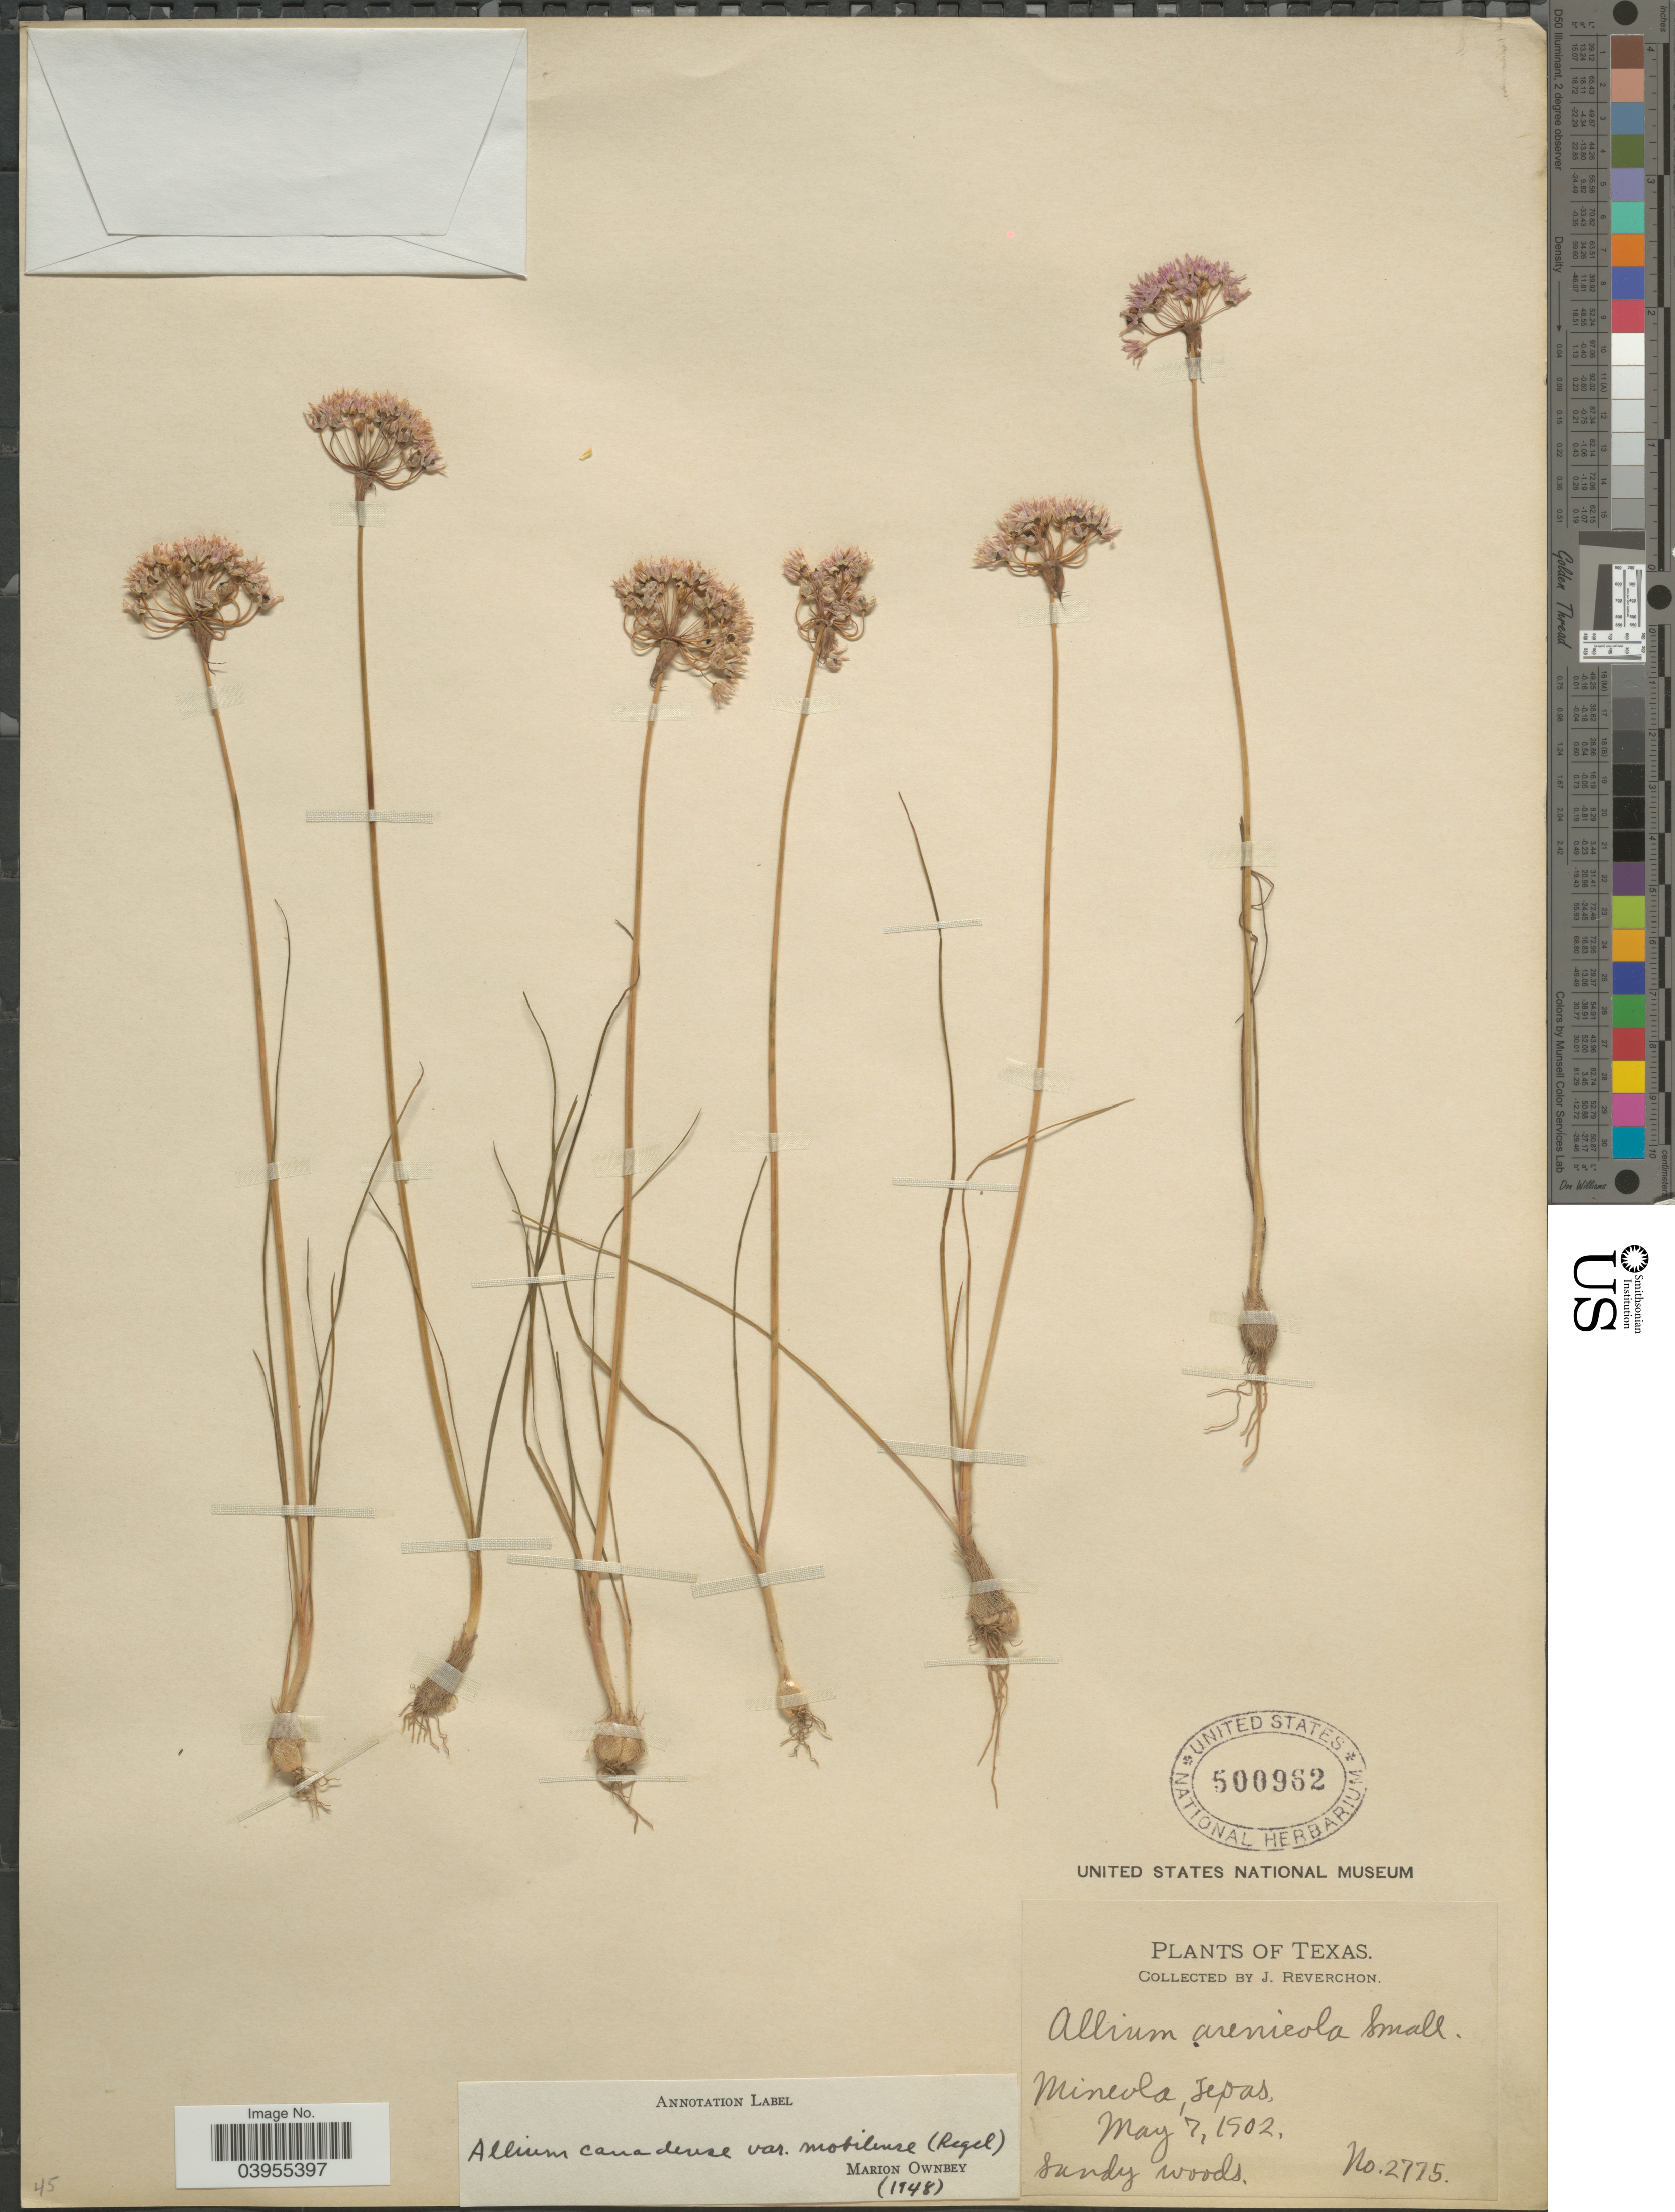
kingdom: Plantae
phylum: Tracheophyta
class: Liliopsida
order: Asparagales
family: Amaryllidaceae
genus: Allium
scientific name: Allium canadense var. mobilense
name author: (Regel) Traub & Ownbey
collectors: J. Reverchon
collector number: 2775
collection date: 1902-05-07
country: United States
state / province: Texas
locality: Mineola.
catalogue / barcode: US 500962